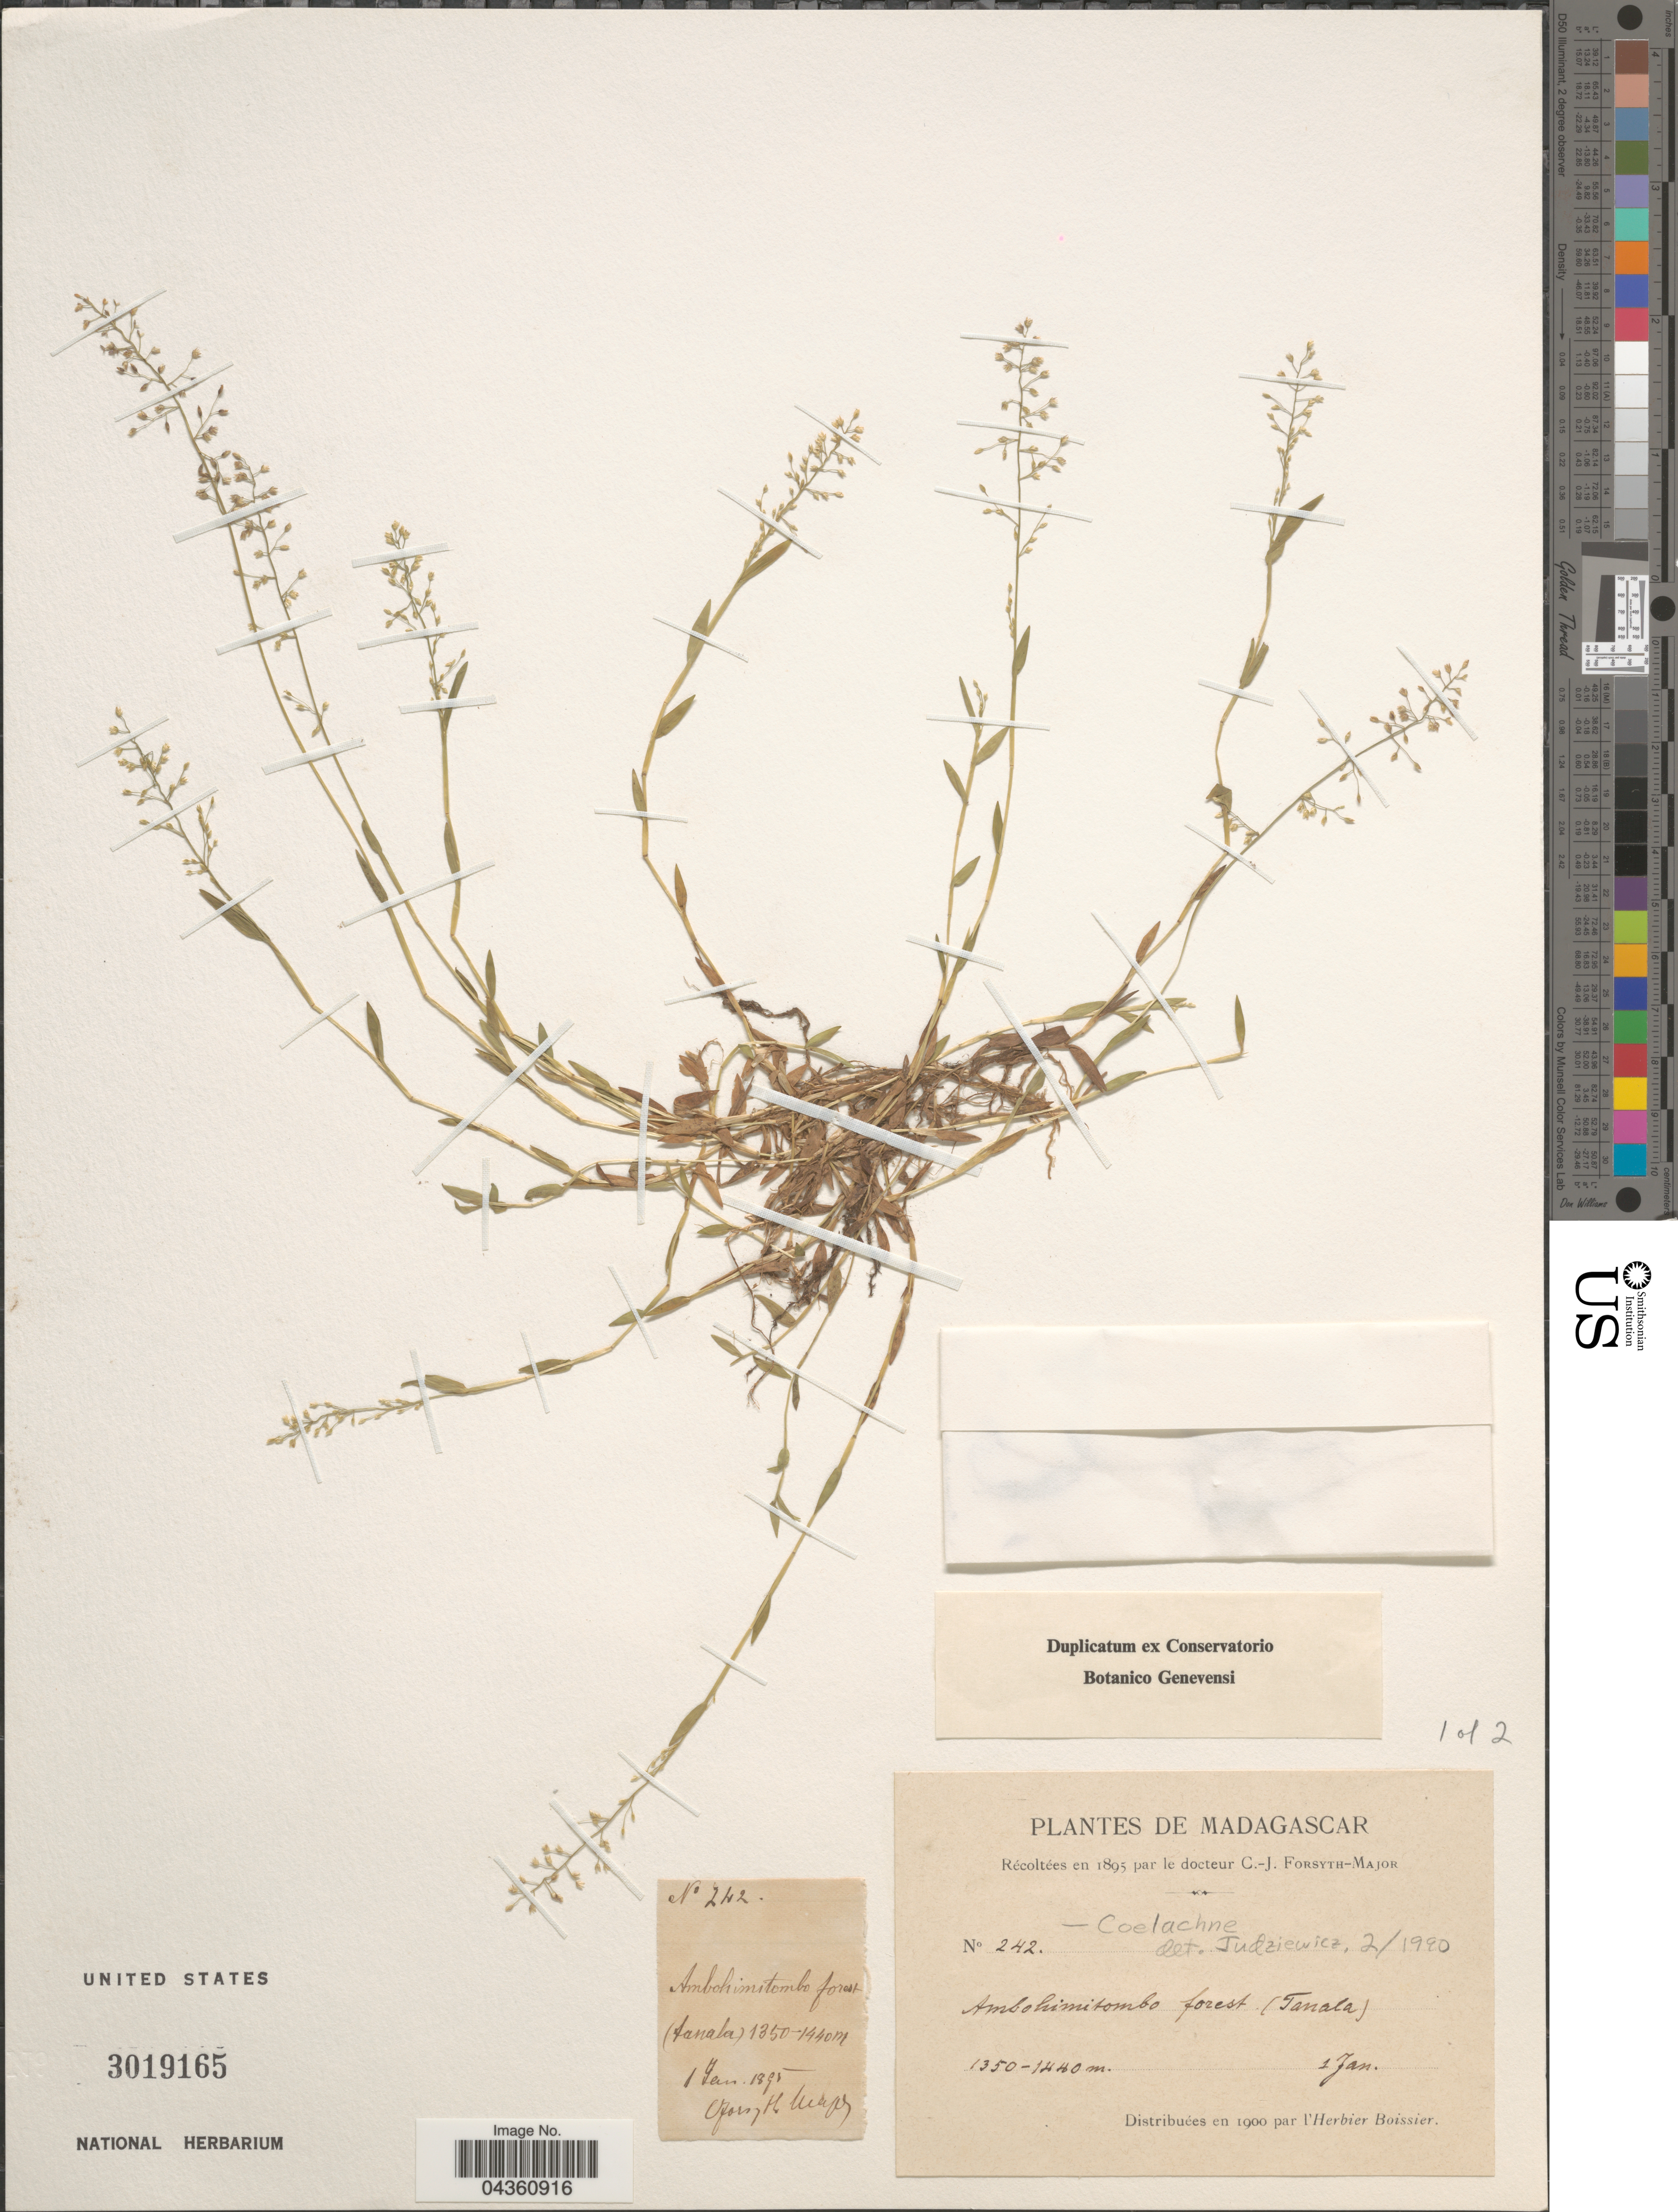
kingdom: Plantae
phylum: Tracheophyta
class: Liliopsida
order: Poales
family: Poaceae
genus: Coelachne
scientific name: Coelachne simpliciuscula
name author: (Wight & Arn. ex Steud.) Munro ex Benth.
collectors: C. I. Forsyth-Major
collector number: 242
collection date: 1895-01-01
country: Madagascar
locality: Ambohimitombo forest (Tanala).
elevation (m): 1350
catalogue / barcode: US 3019165